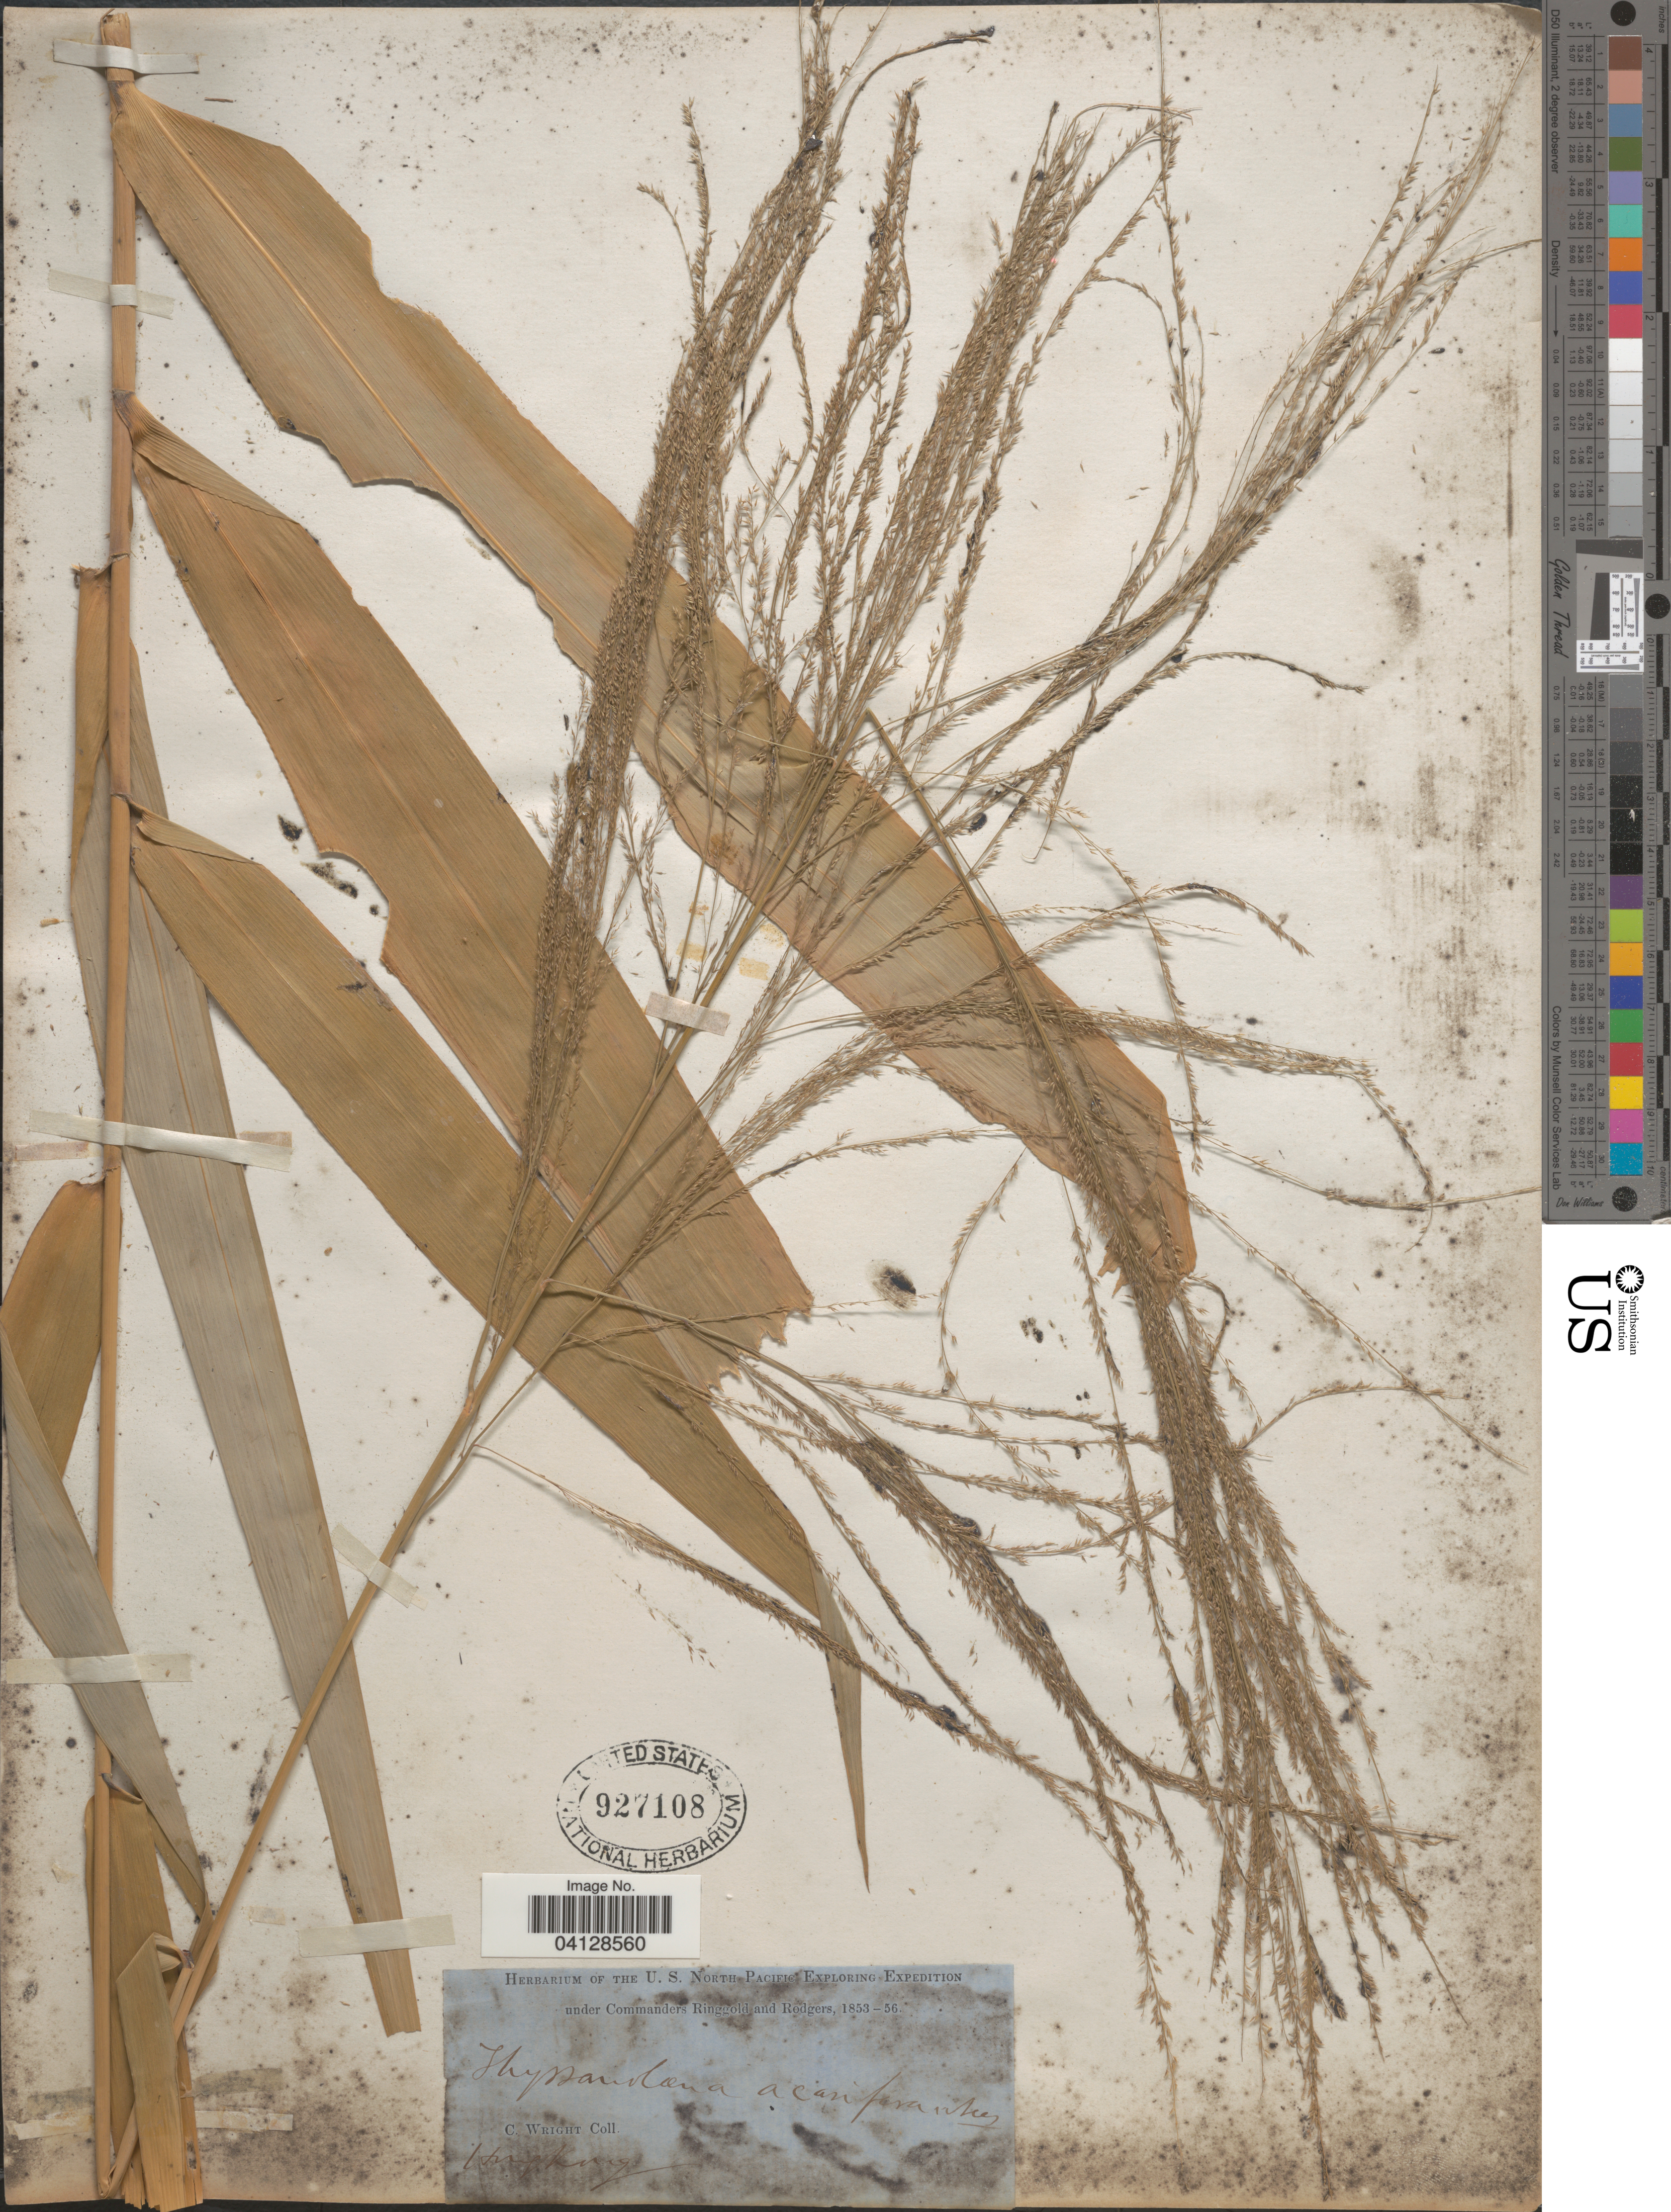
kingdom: Plantae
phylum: Tracheophyta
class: Liliopsida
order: Poales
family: Poaceae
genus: Thysanolaena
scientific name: Thysanolaena acarifera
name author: (Trin.) Arn. & Nees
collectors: C. Wright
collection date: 1853/1856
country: China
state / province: Hong Kong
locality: The U. S. North Pacific Exploring Expedition, 1853-56.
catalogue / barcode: US 927108